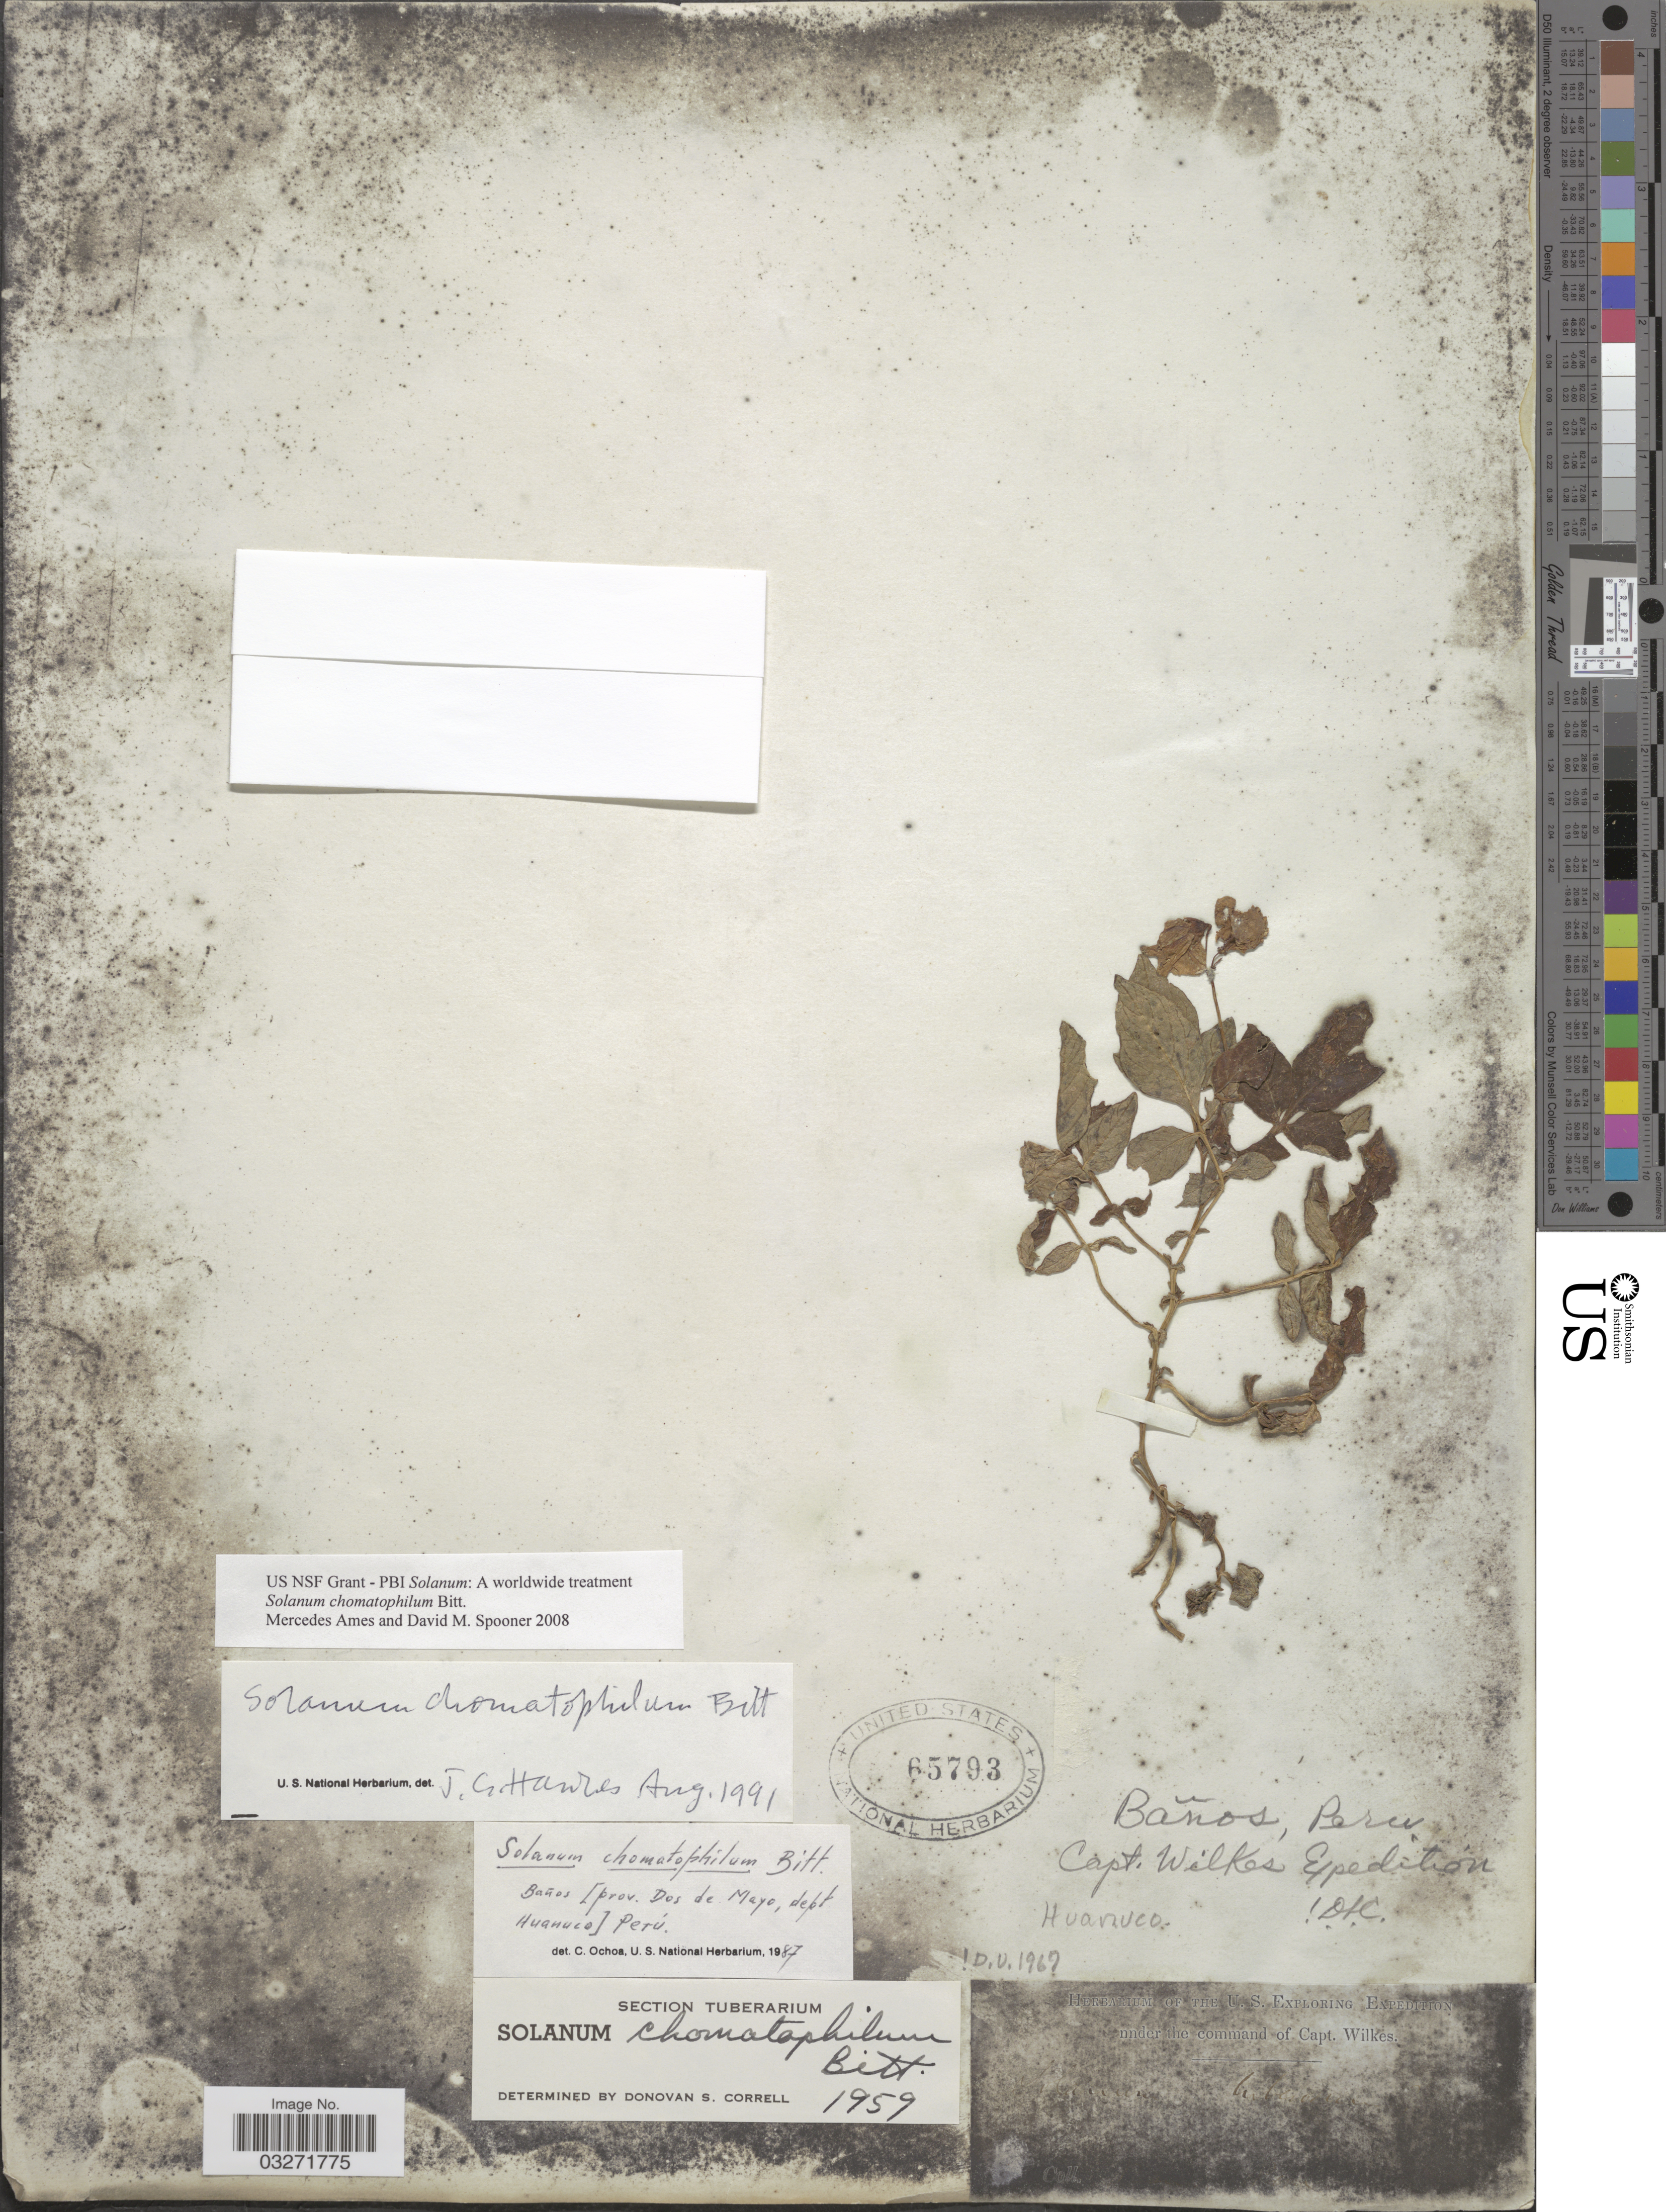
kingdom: Plantae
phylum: Tracheophyta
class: Magnoliopsida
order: Solanales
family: Solanaceae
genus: Solanum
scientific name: Solanum chomatophilum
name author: Bitter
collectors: Wilkes Explor. Exped.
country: Peru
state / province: Huánuco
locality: Baños, Peru.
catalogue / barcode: US 65793